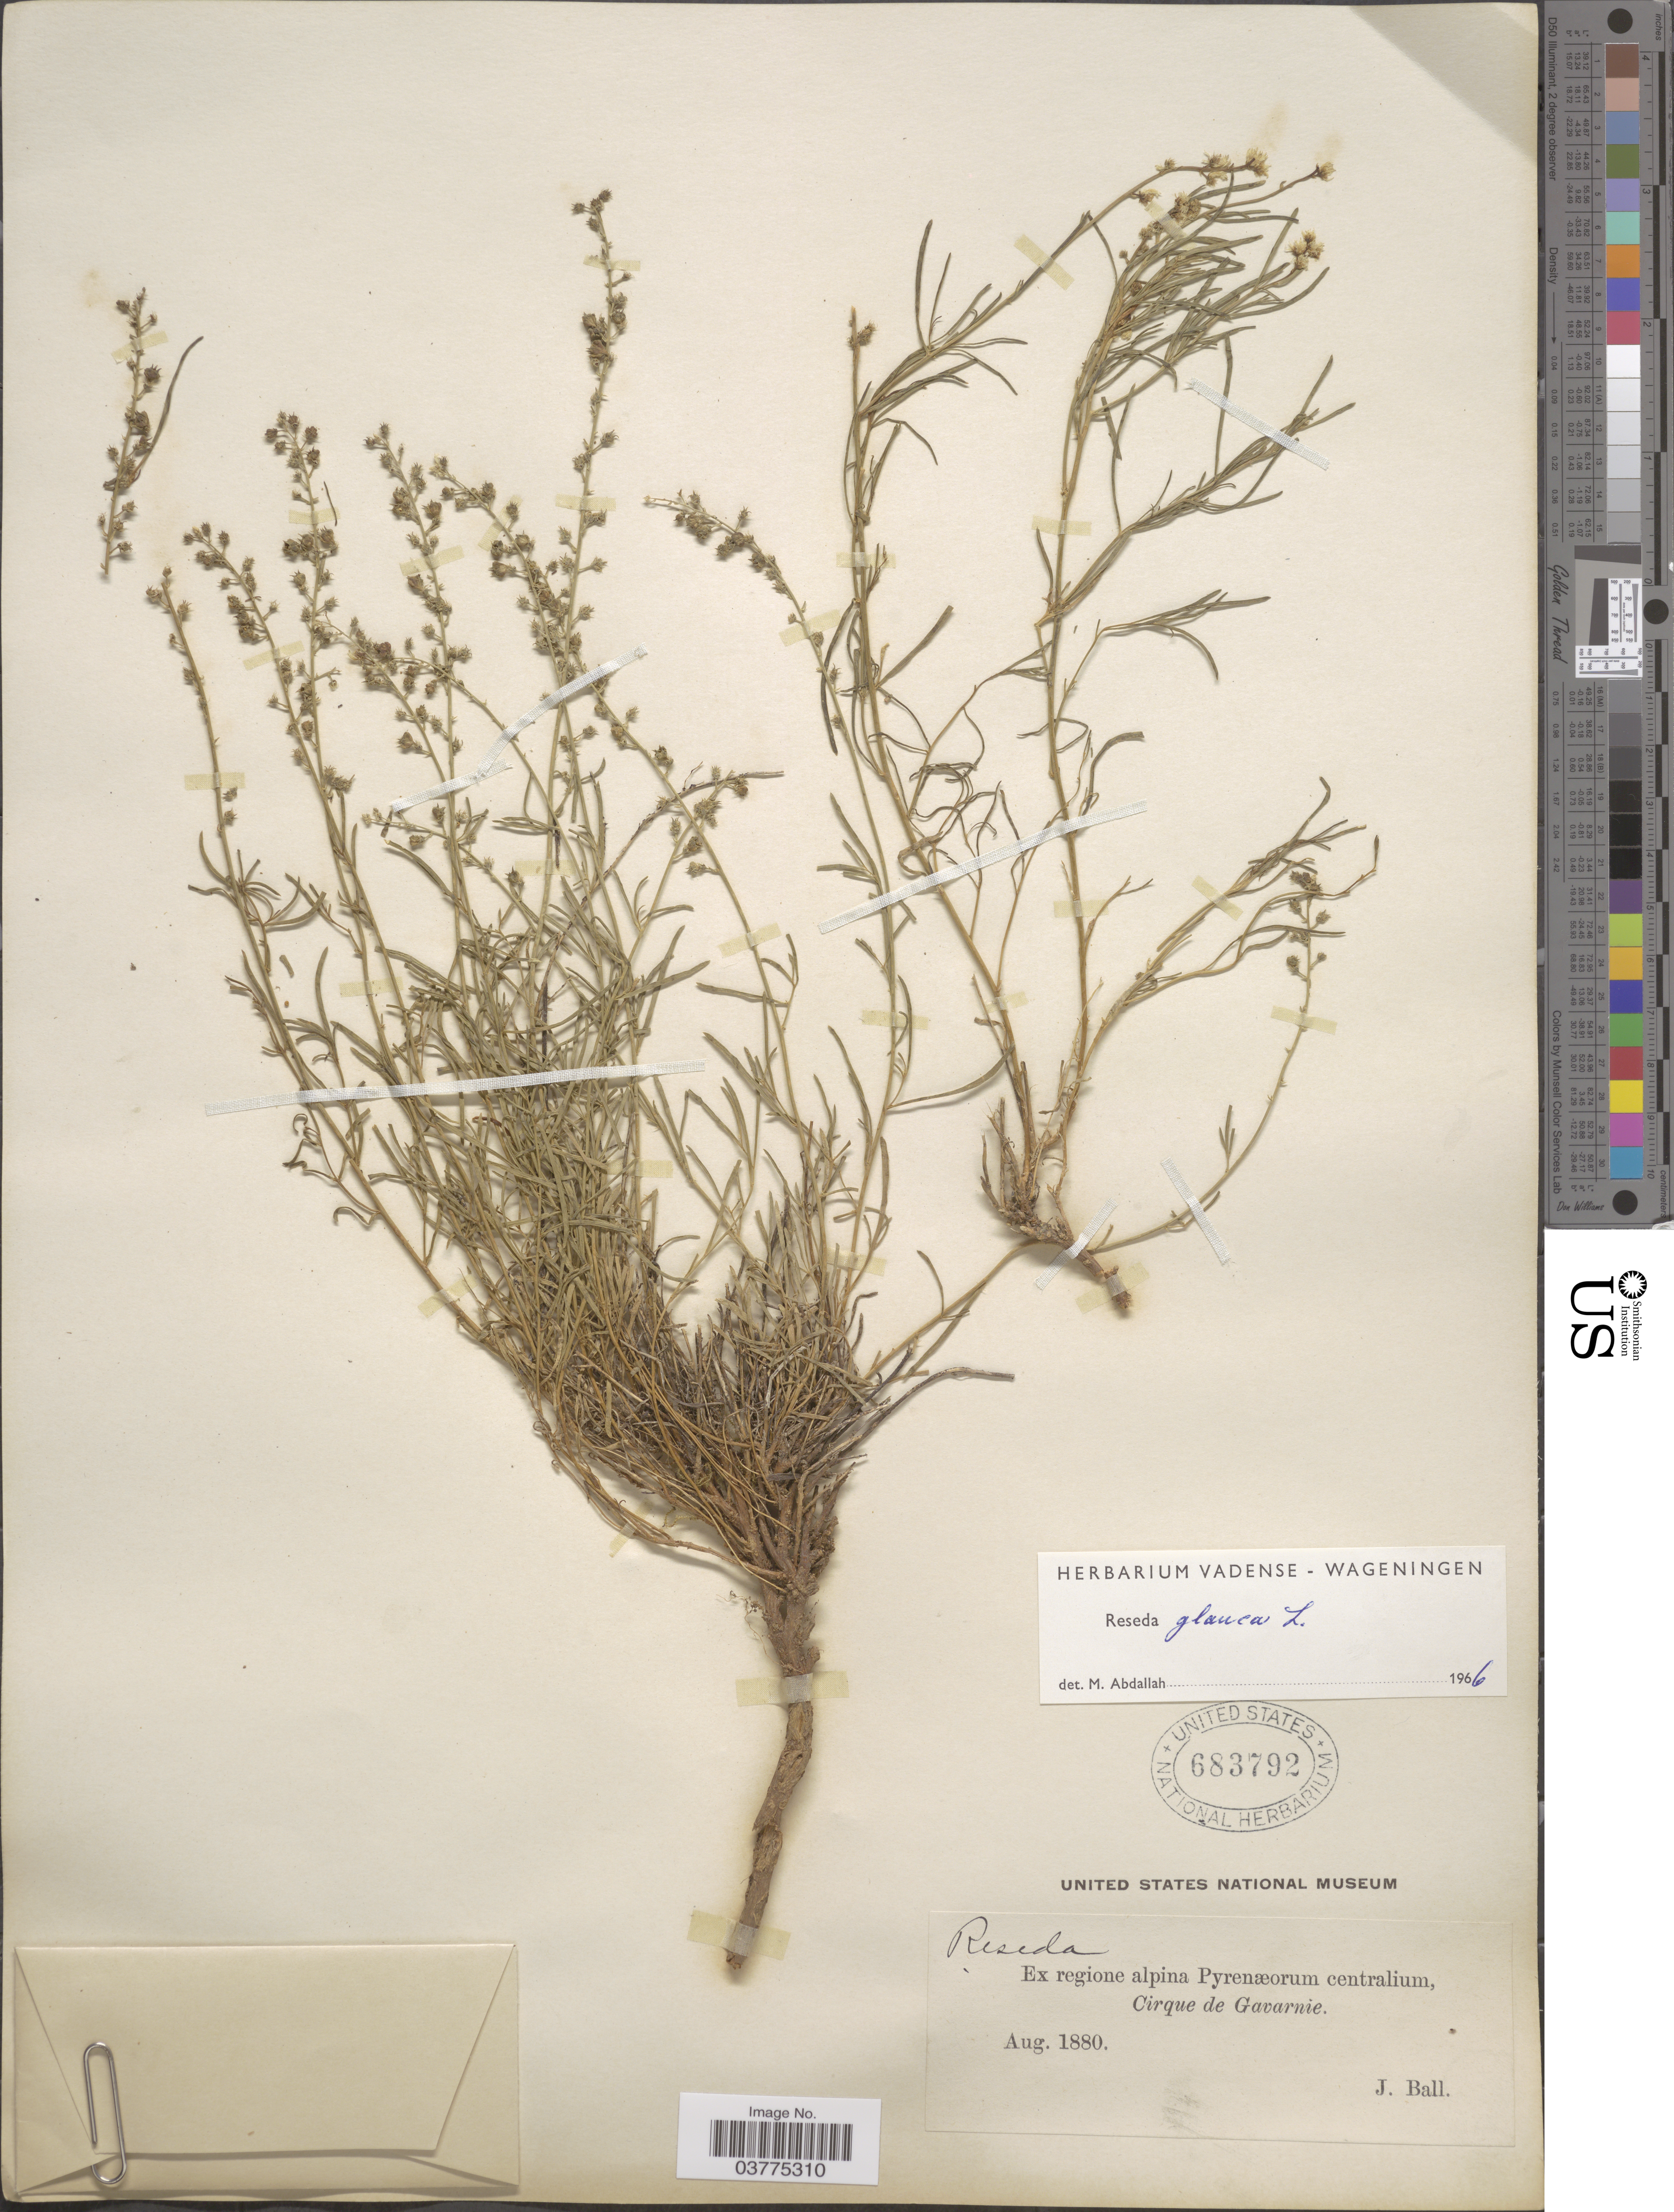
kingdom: Plantae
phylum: Tracheophyta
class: Magnoliopsida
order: Brassicales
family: Resedaceae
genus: Reseda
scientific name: Reseda glauca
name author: L.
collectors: J. Ball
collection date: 1880-08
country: France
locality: Ex regione alpina Pyrenæorum centralium, Cirque de Gavarnie.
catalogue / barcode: US 683792